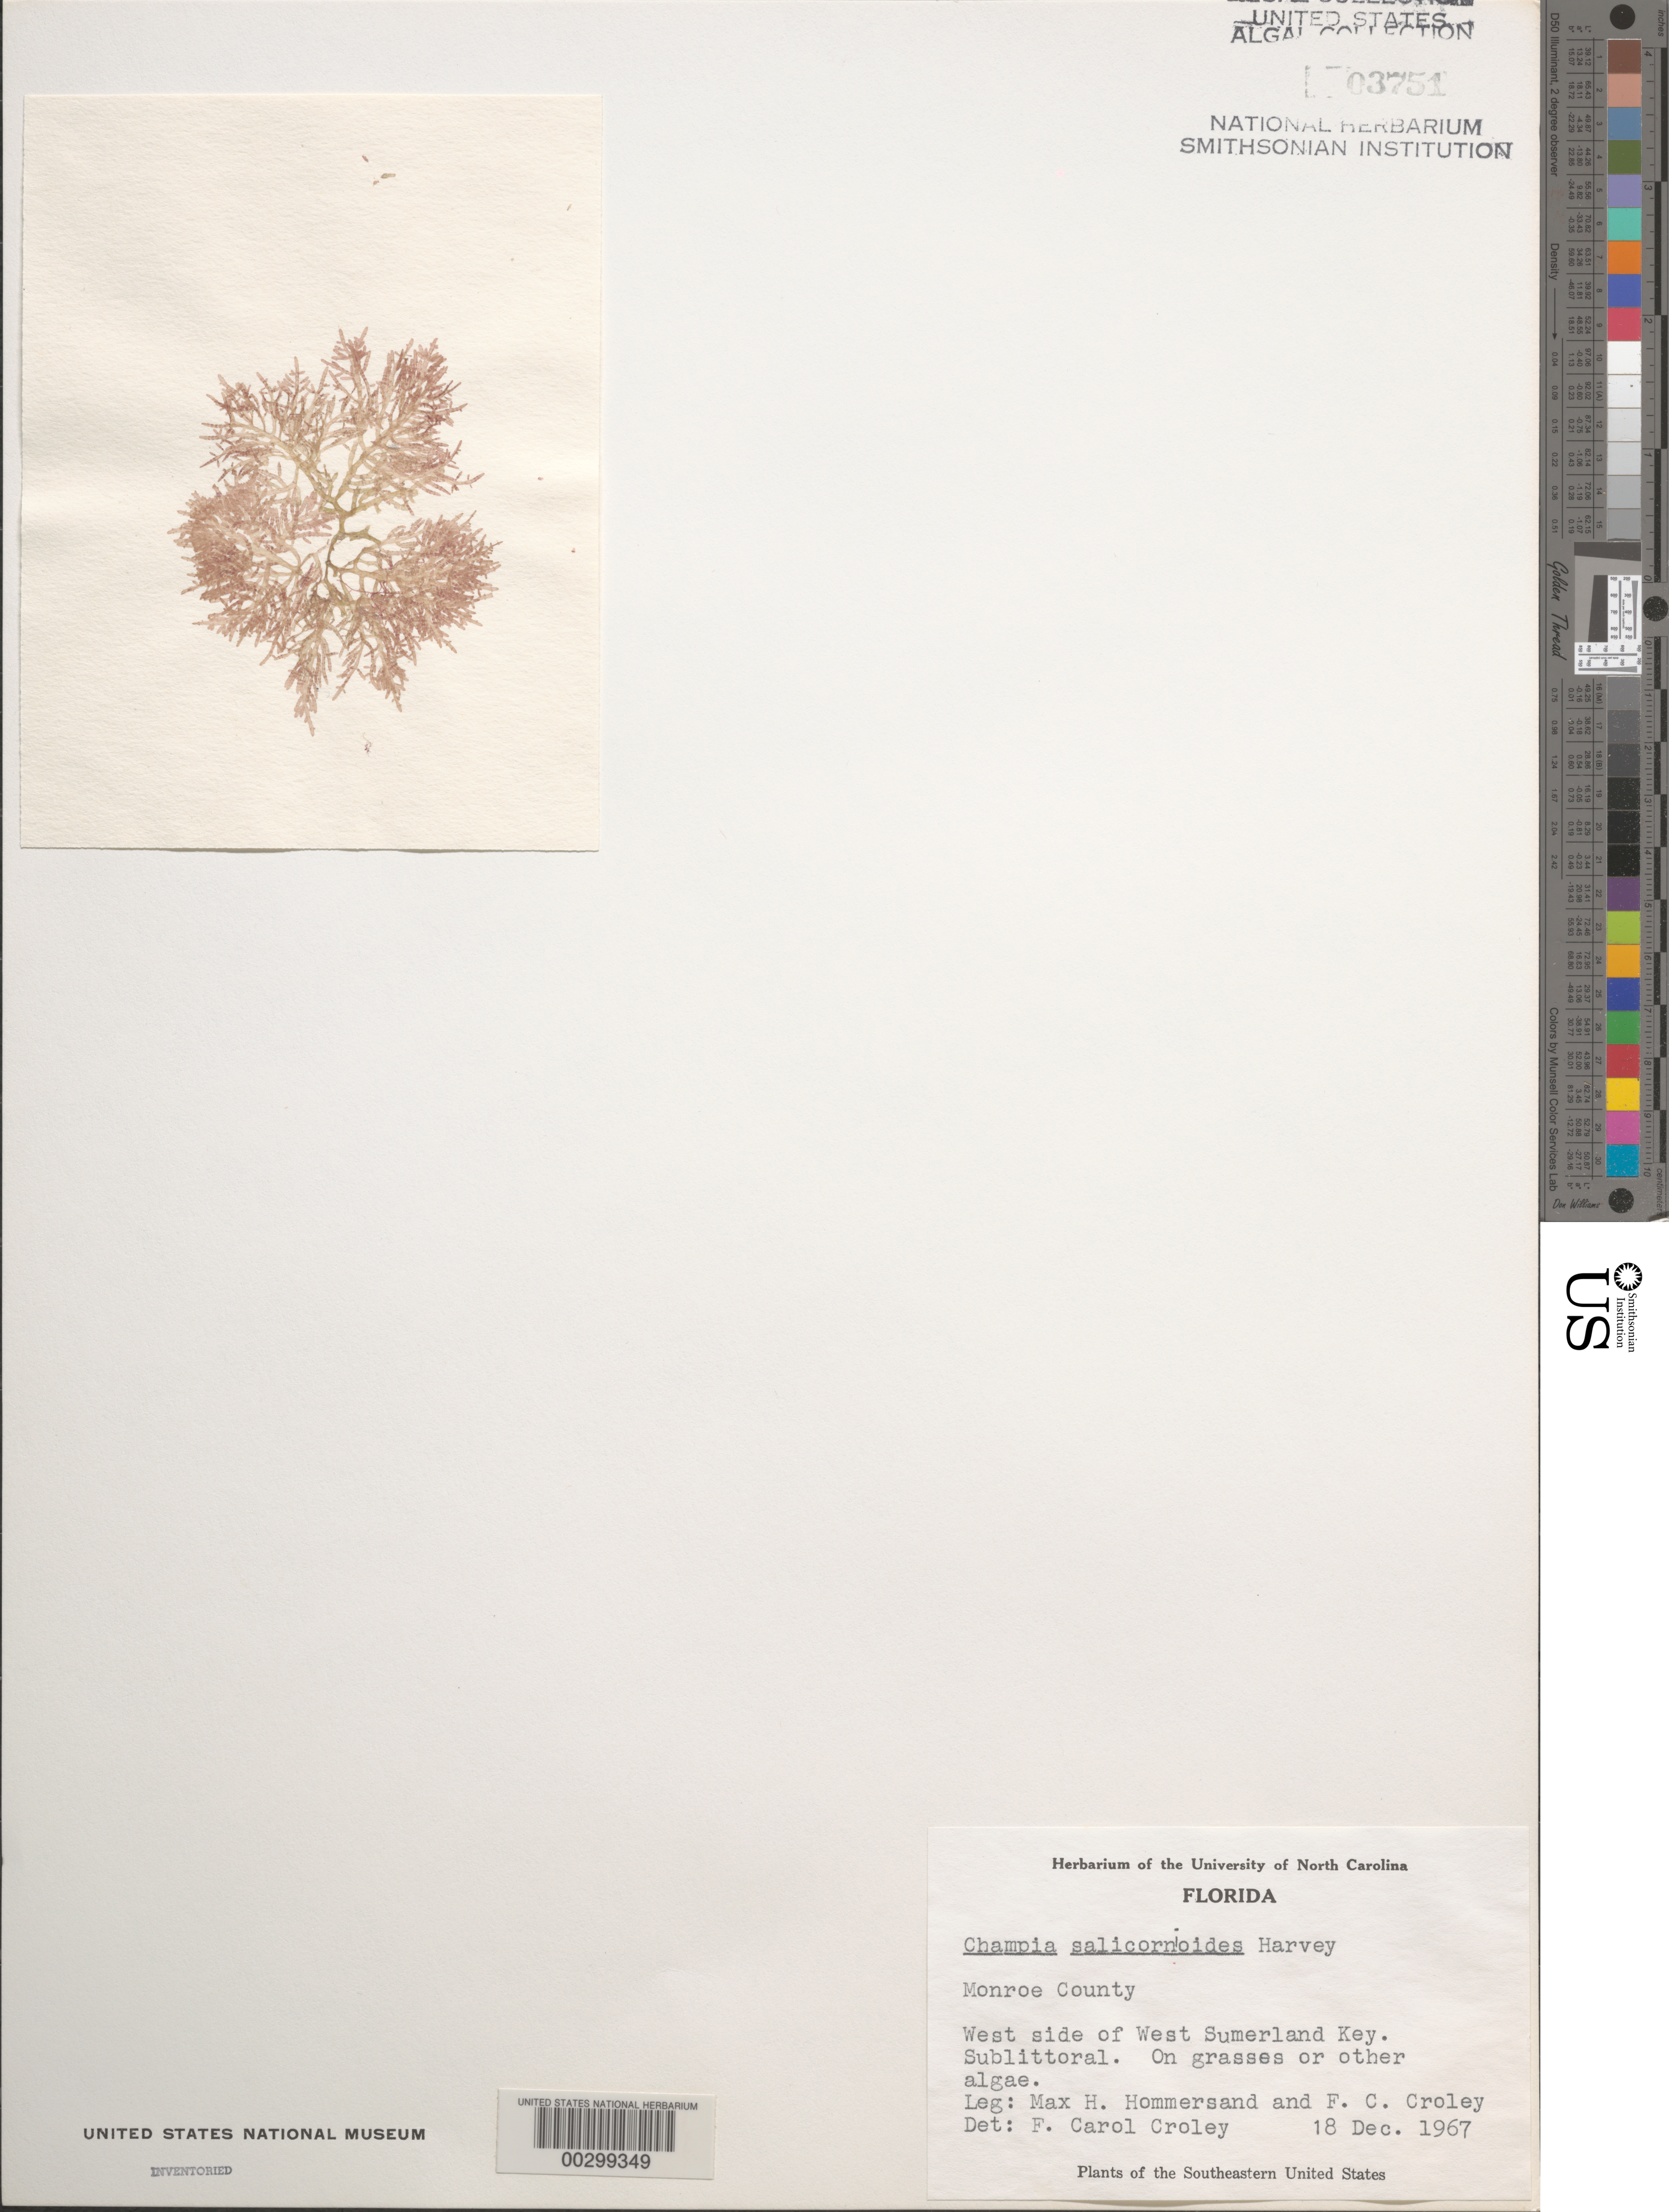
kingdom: Plantae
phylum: Rhodophyta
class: Florideophyceae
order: Rhodymeniales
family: Champiaceae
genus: Champia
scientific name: Champia salicornioides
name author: Harv.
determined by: Croley, F. C.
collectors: M. H. Hommersand & F. C. Croley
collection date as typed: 18 Dec 1967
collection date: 1967-12-18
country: United States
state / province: Florida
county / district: Monroe County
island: West Summerland Key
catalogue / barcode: US 3751